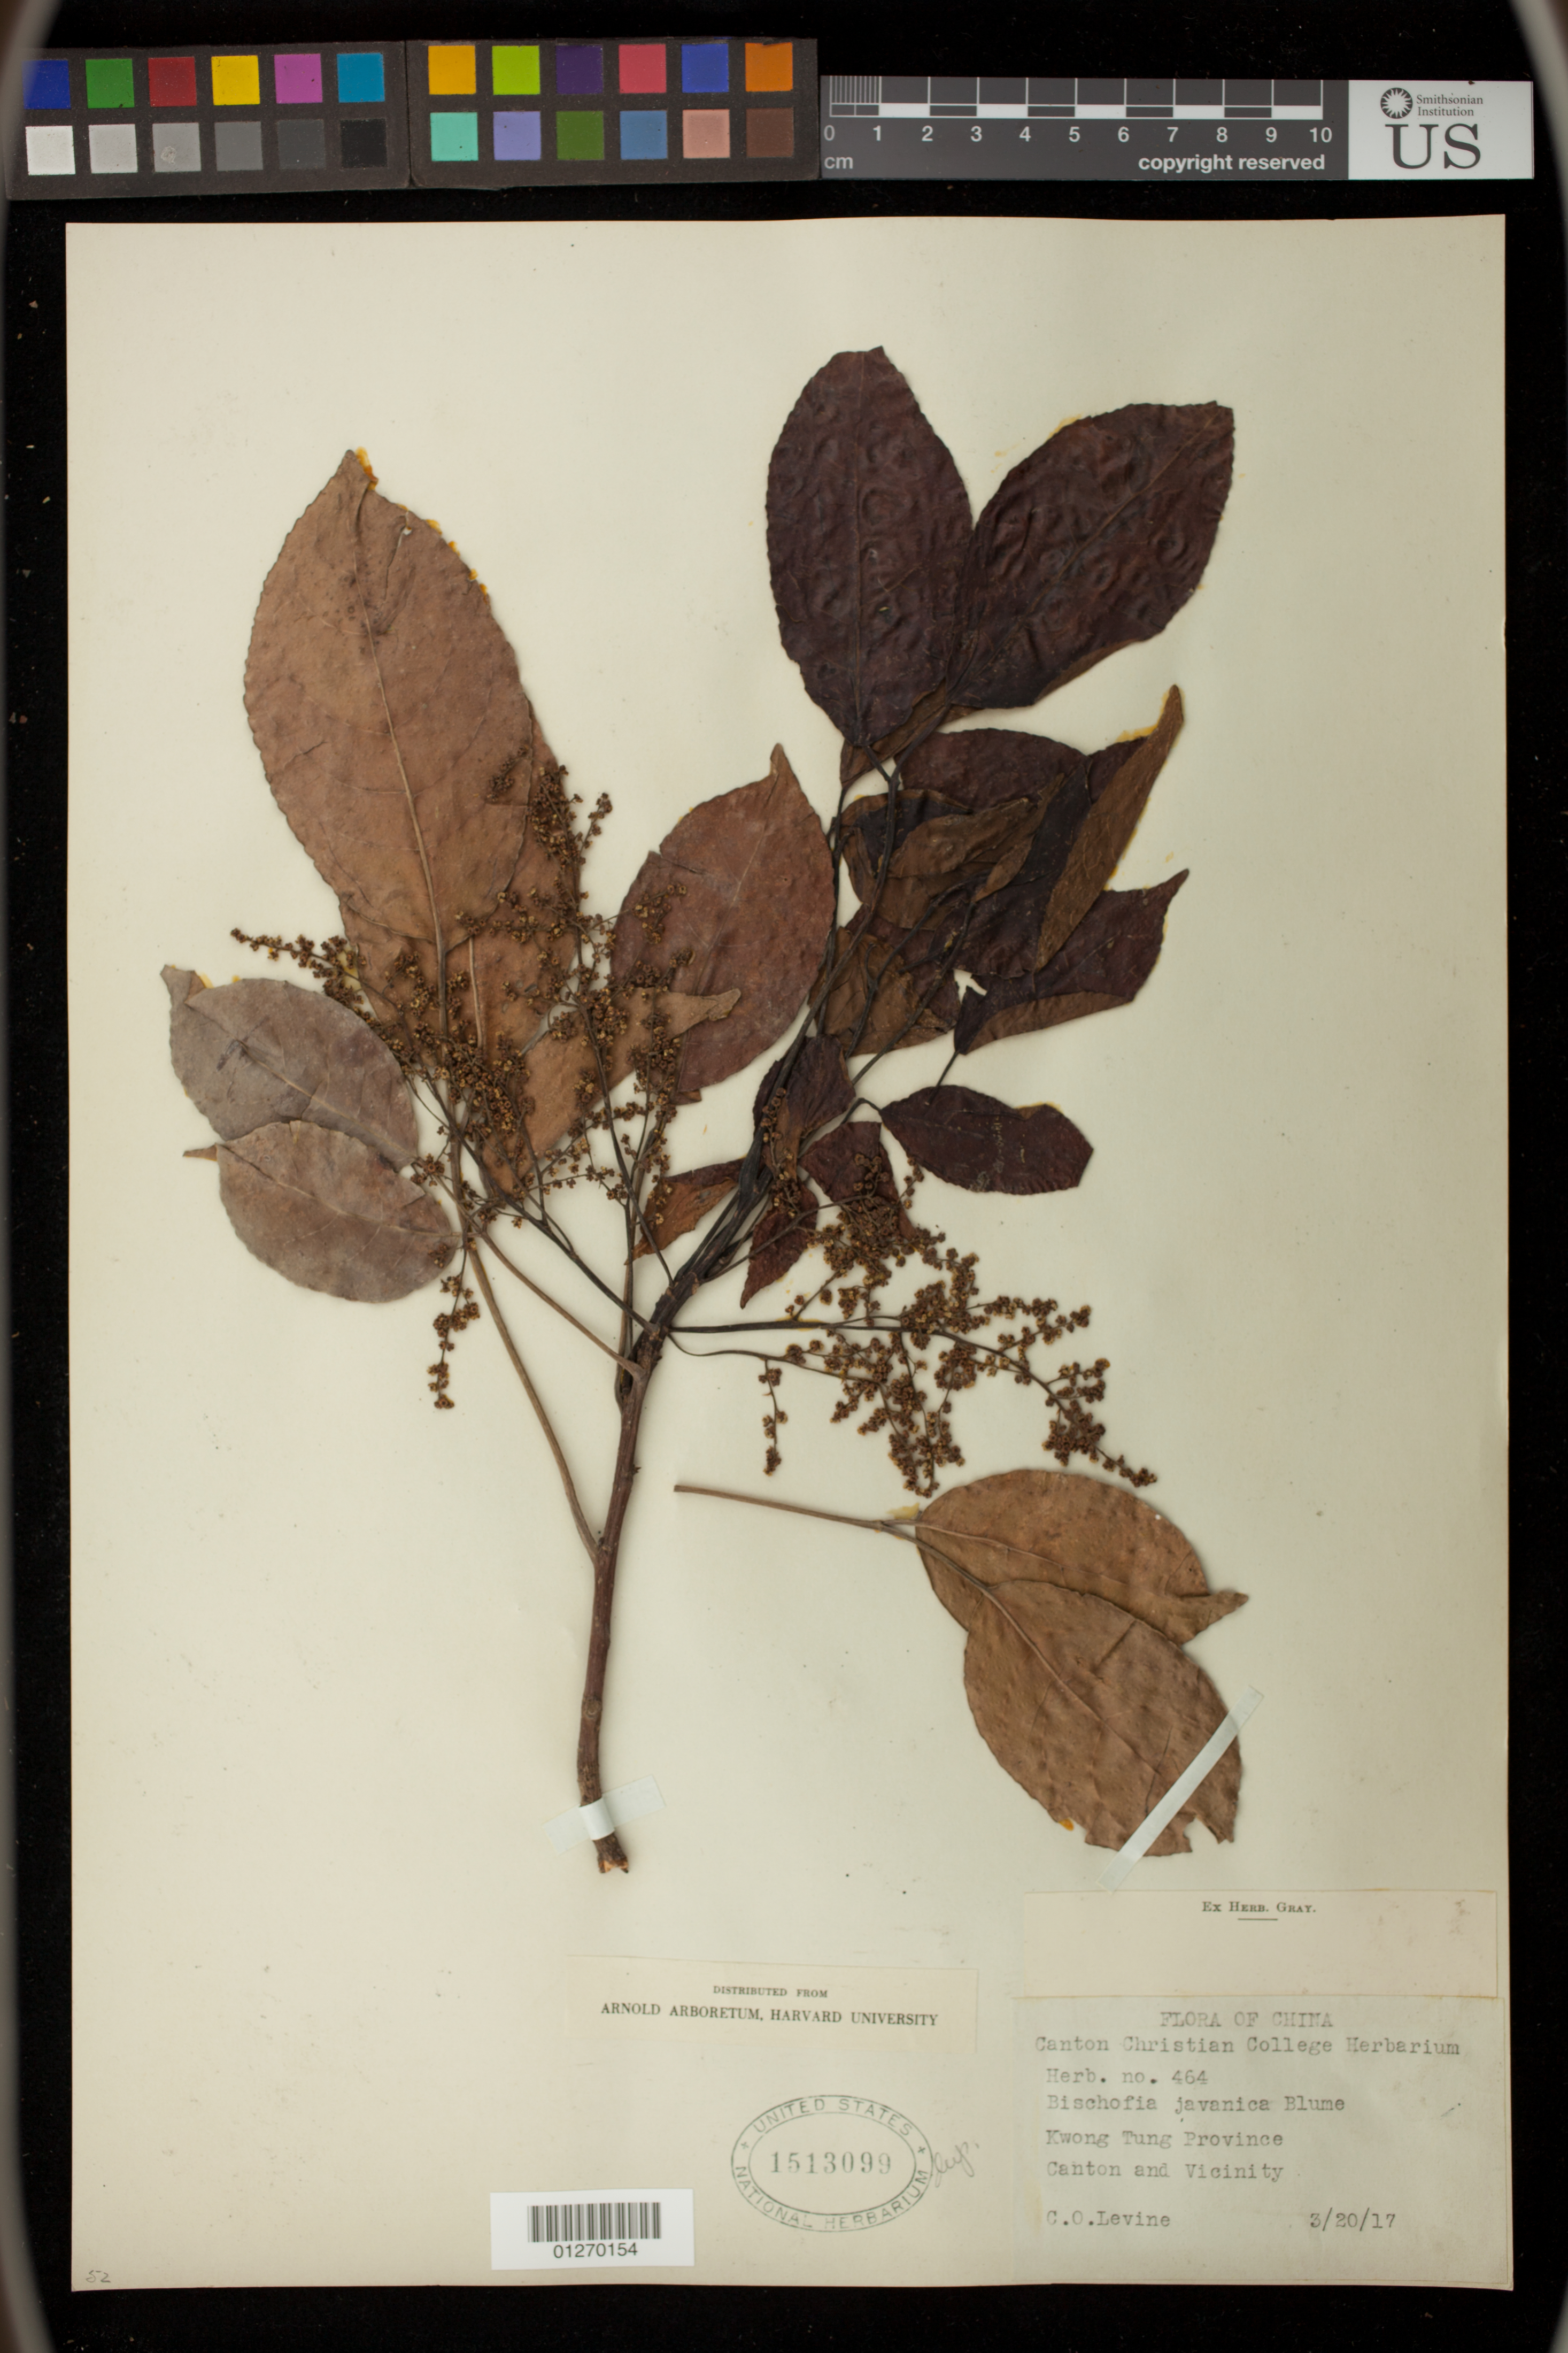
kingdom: Plantae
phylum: Tracheophyta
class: Magnoliopsida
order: Malpighiales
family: Phyllanthaceae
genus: Bischofia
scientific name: Bischofia javanica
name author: Blume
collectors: C. O. Levine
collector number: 464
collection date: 1917-03-20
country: China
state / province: Guangdong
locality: Kwong Tung Province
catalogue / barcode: US 1513099